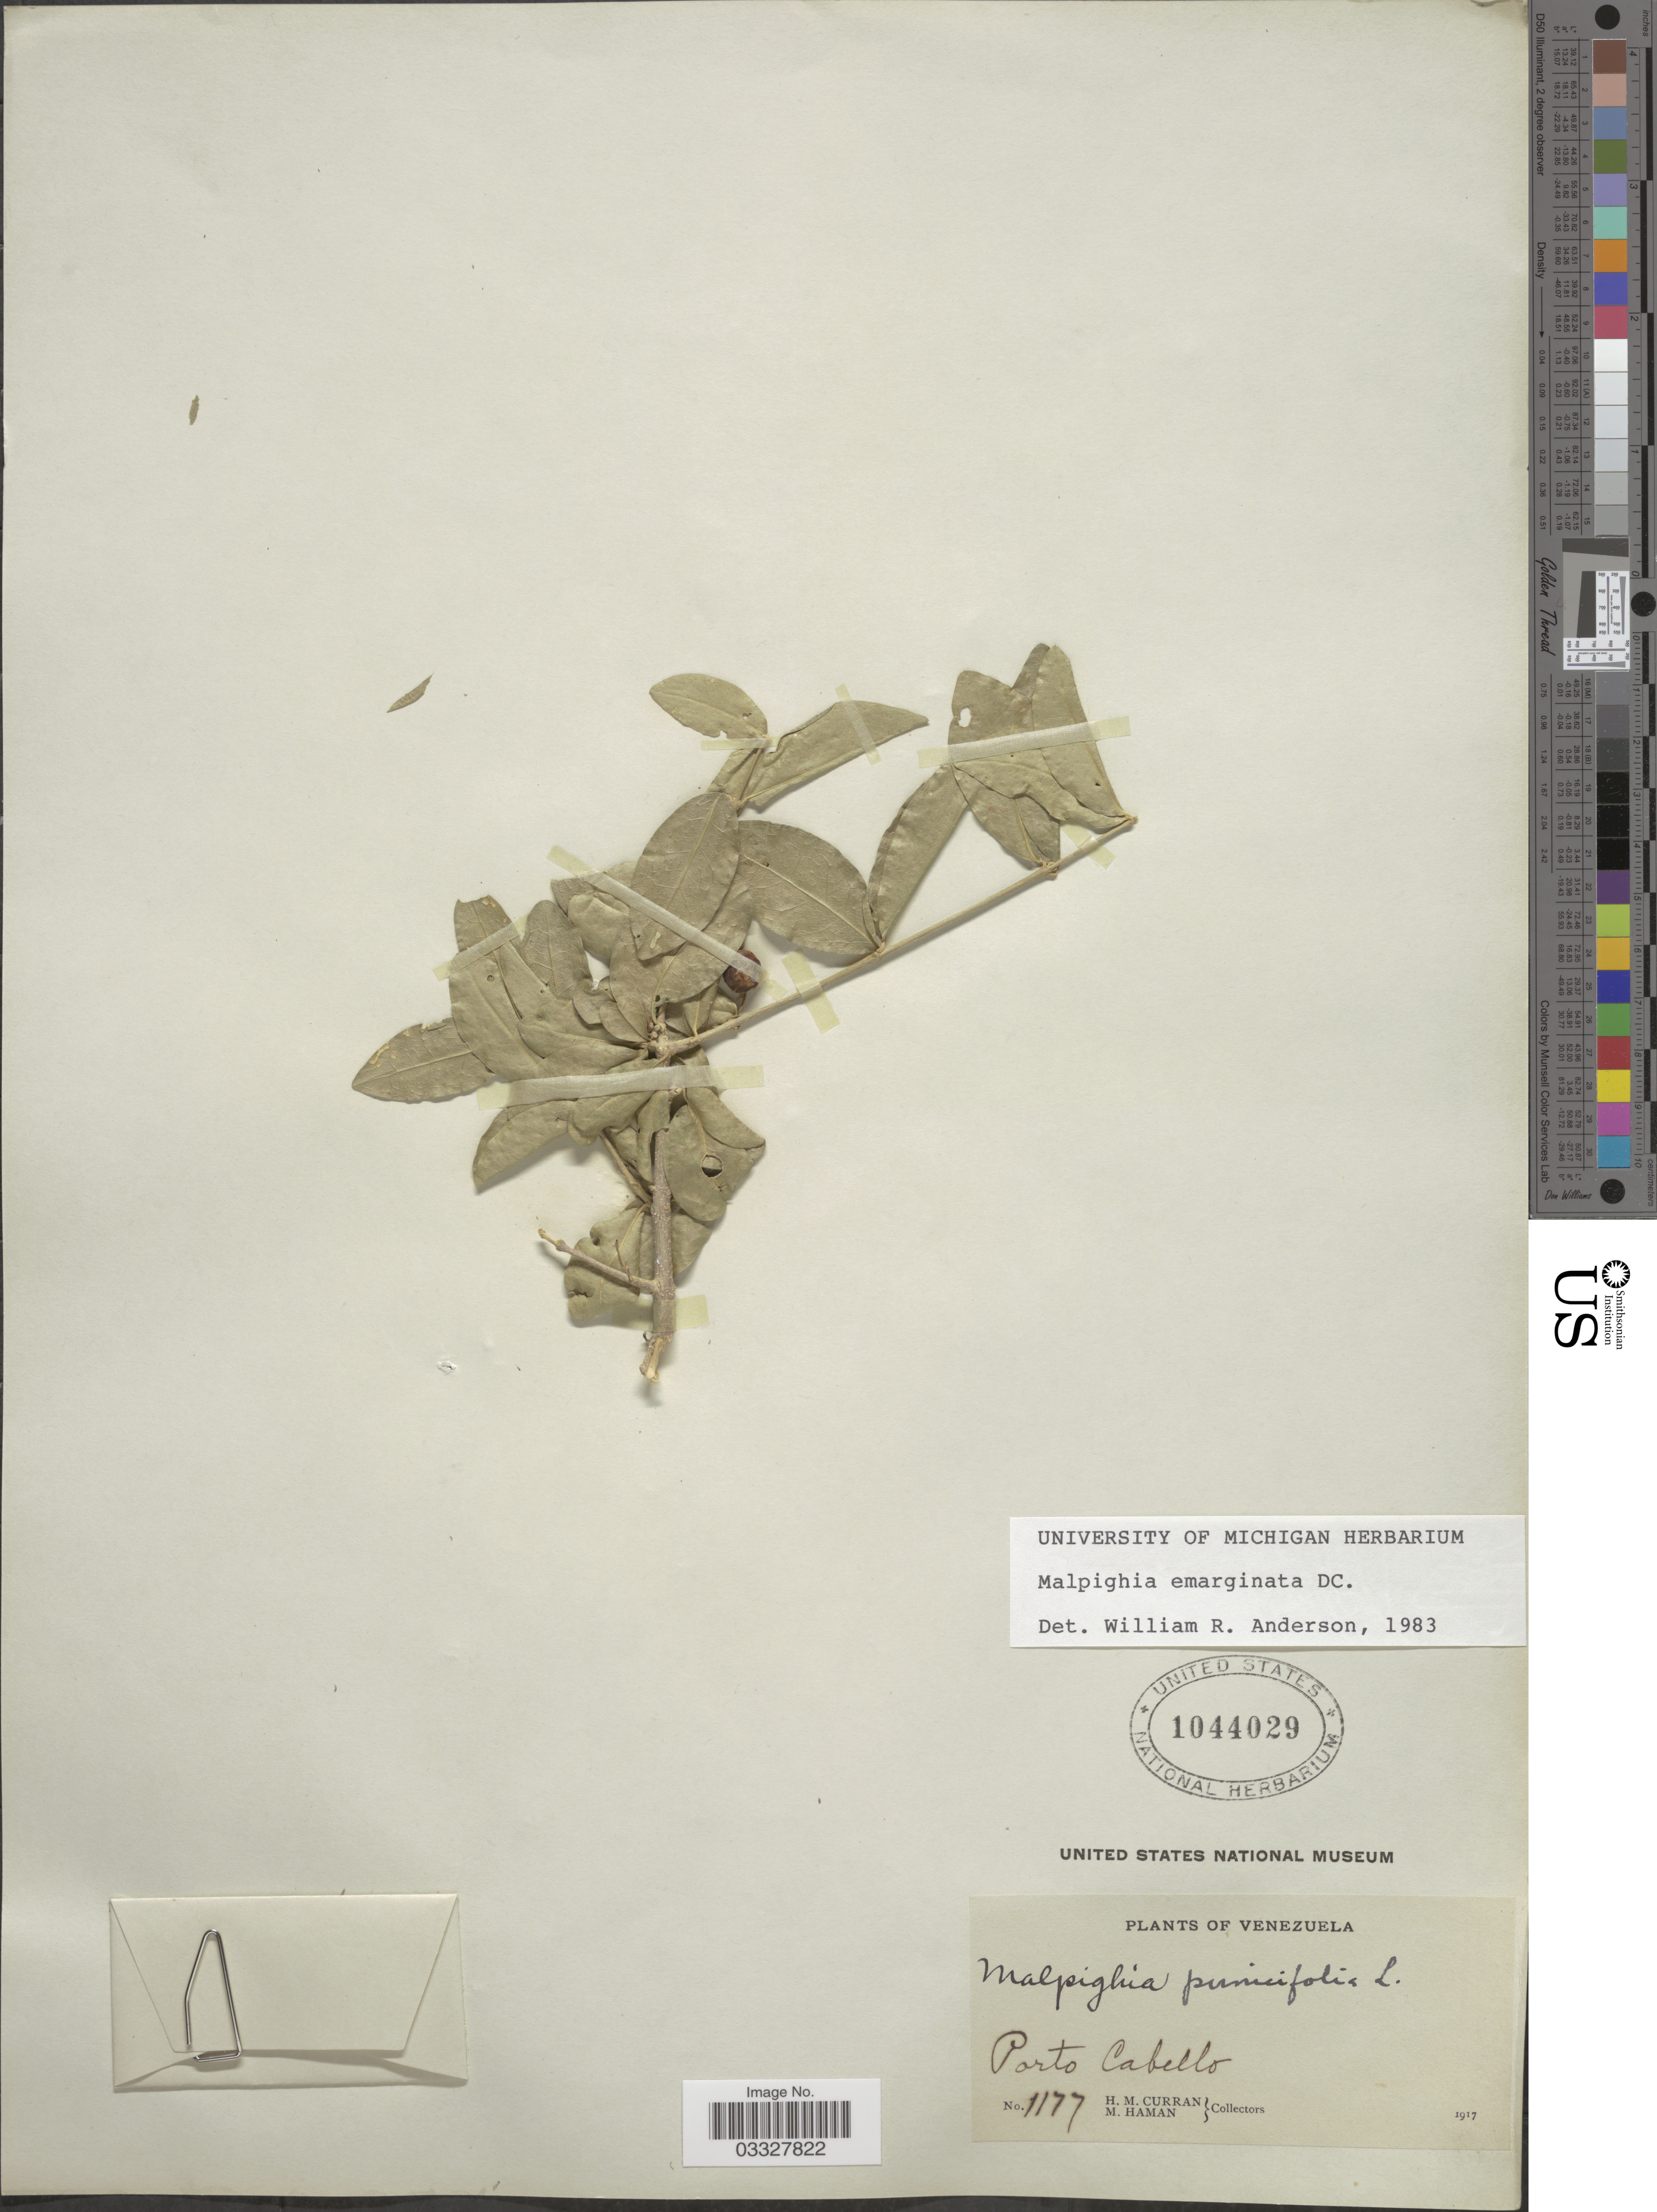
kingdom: Plantae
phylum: Tracheophyta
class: Magnoliopsida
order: Malpighiales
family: Malpighiaceae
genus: Malpighia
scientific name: Malpighia emarginata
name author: DC.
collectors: H. M. Curran & M. Haman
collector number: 1177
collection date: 1917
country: Venezuela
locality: Porto Cabello.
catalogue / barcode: US 1044029